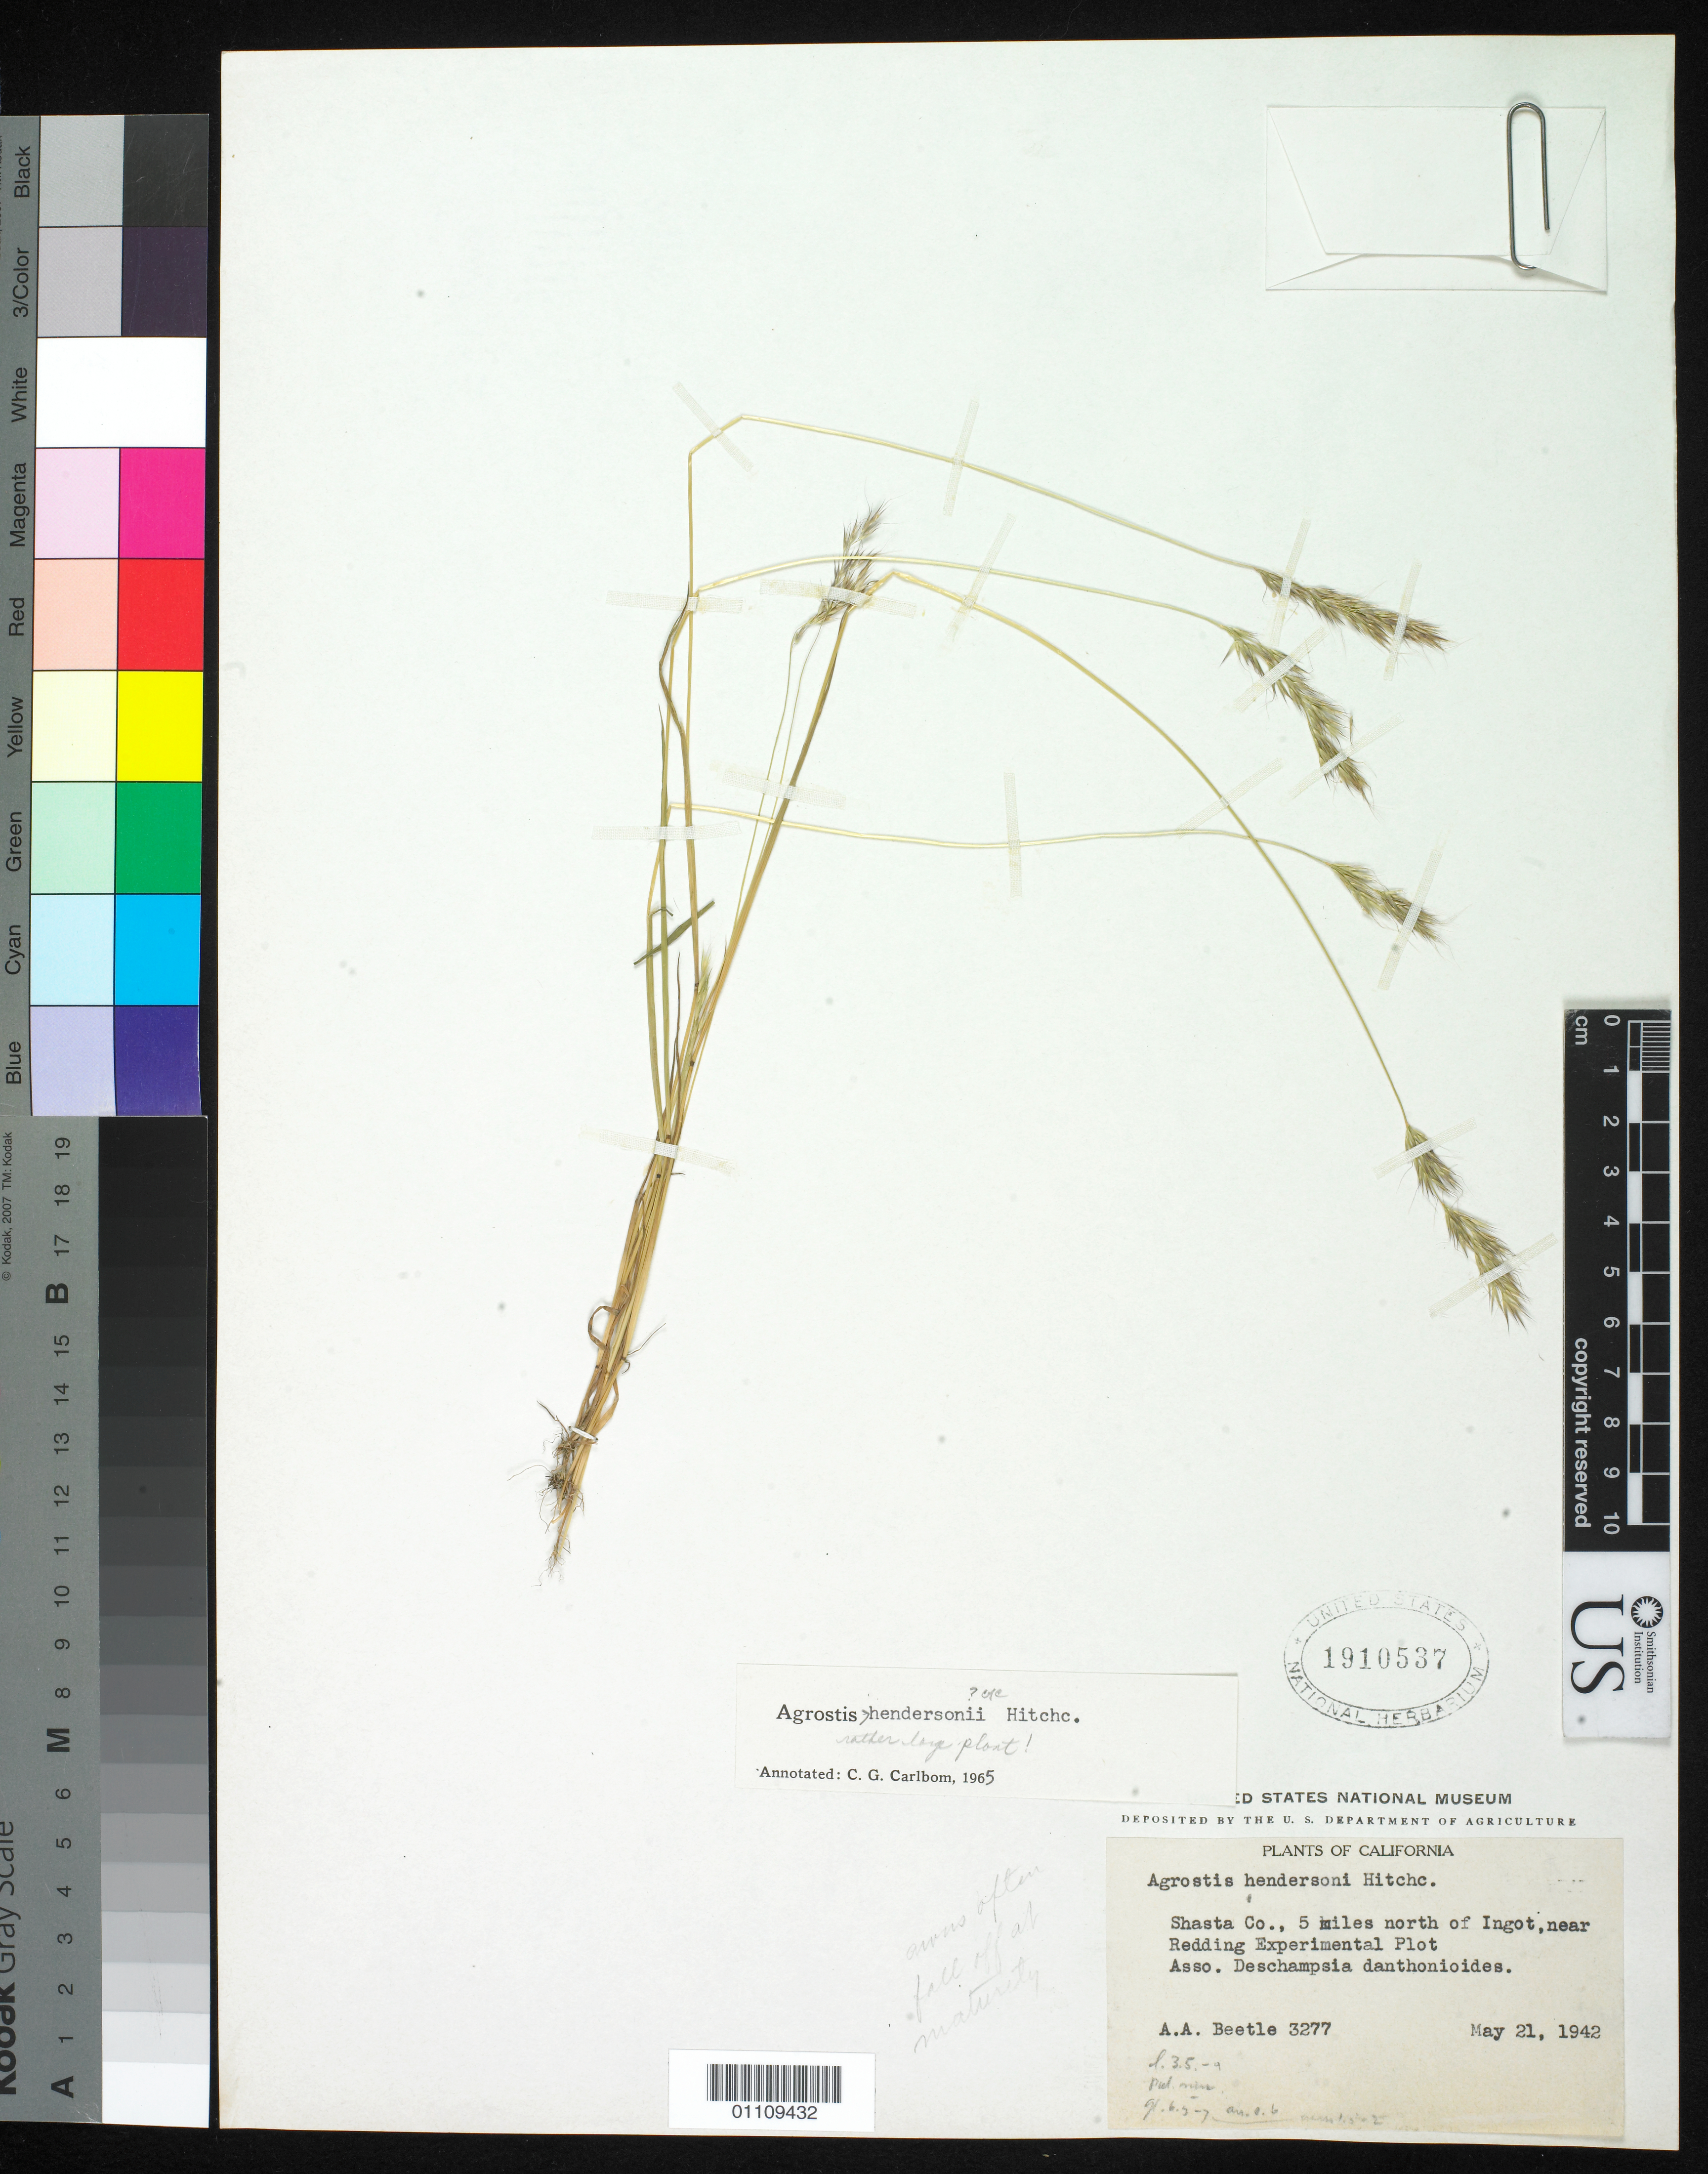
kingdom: Plantae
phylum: Tracheophyta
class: Liliopsida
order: Poales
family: Poaceae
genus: Agrostis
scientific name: Agrostis microphylla var. hendersonii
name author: (Hitchc.) Beetle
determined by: Soreng, Robert J., Research Associate (BOT), Smithsonian Institution - National Museum of Natural History (UNITED STATES)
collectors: A. A. Beetle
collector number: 3277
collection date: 1942-05-21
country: United States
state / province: california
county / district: Shasta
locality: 5 mi. N of Ingot, near Redding Experimental Plot Asso. Deschampsia danthonioides.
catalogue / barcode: US 1910537